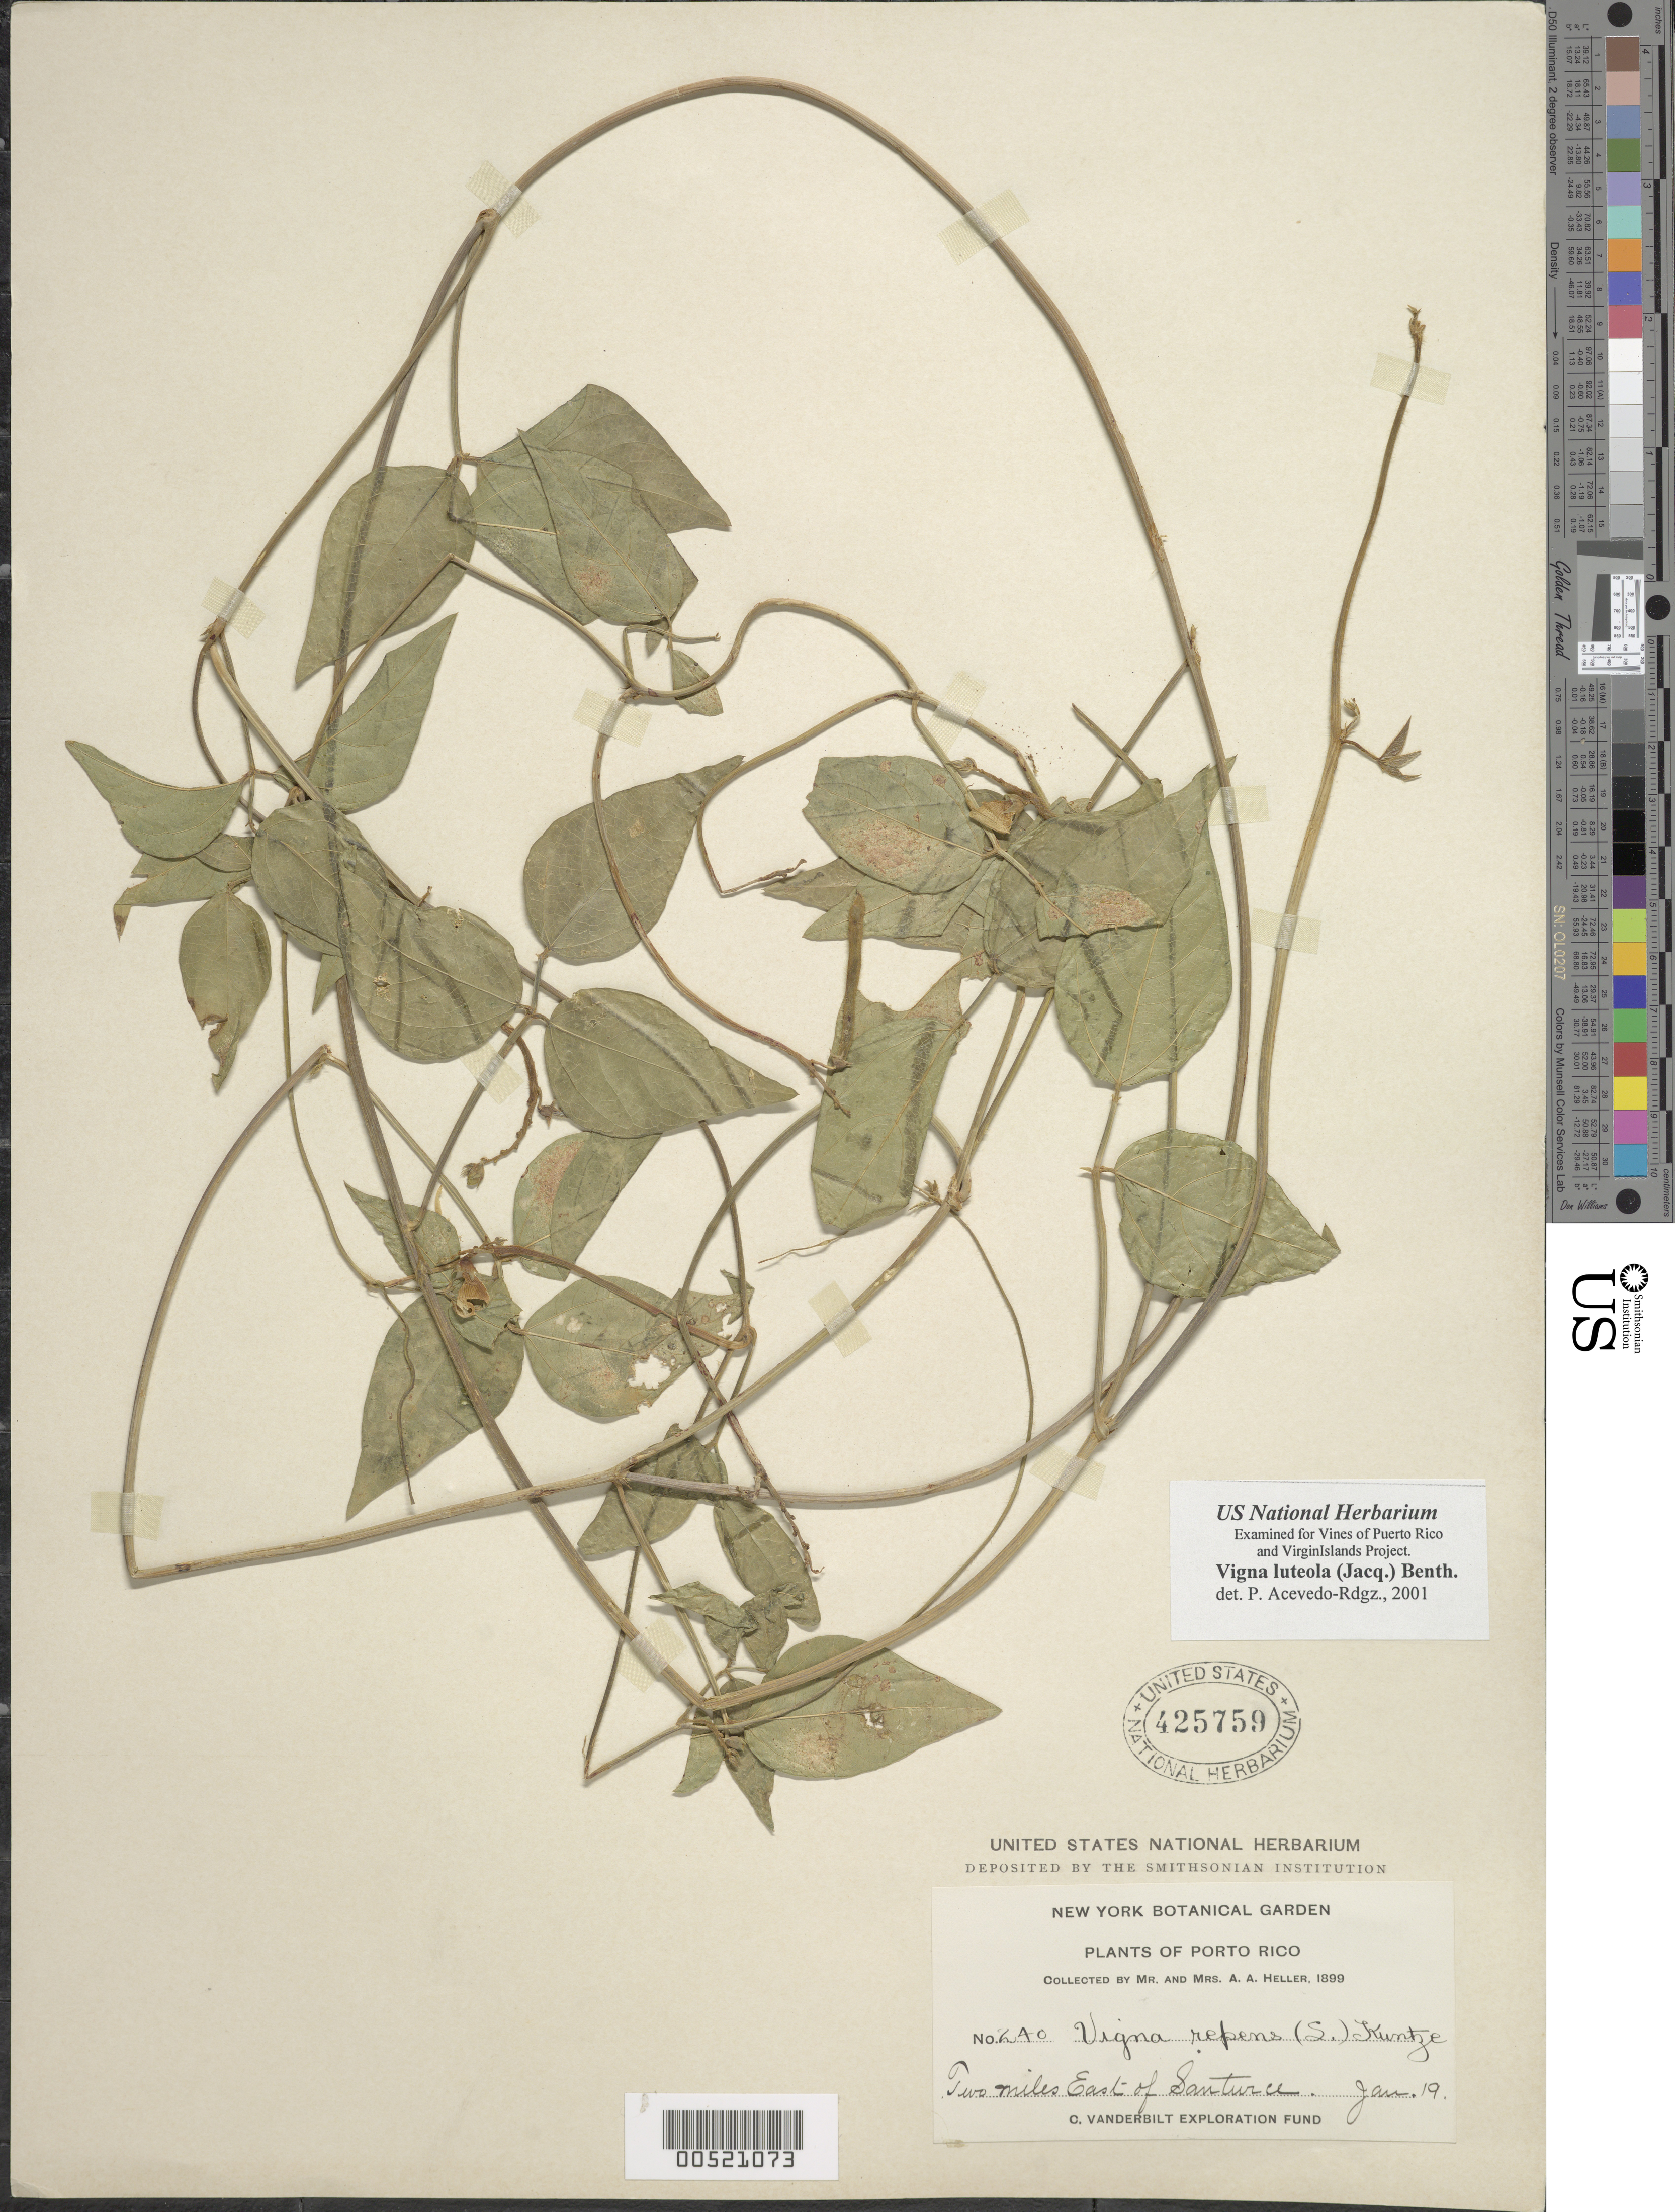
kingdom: Plantae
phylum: Tracheophyta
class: Magnoliopsida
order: Fabales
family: Fabaceae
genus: Vigna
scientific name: Vigna luteola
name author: (Jacq.) Benth.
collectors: A. A. Heller & E. G. Heller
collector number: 240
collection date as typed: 19 Jan 1899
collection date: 1899-01-19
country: Puerto Rico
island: Greater Antilles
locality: Santurce, 2 mi. E of .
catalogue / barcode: US 425759